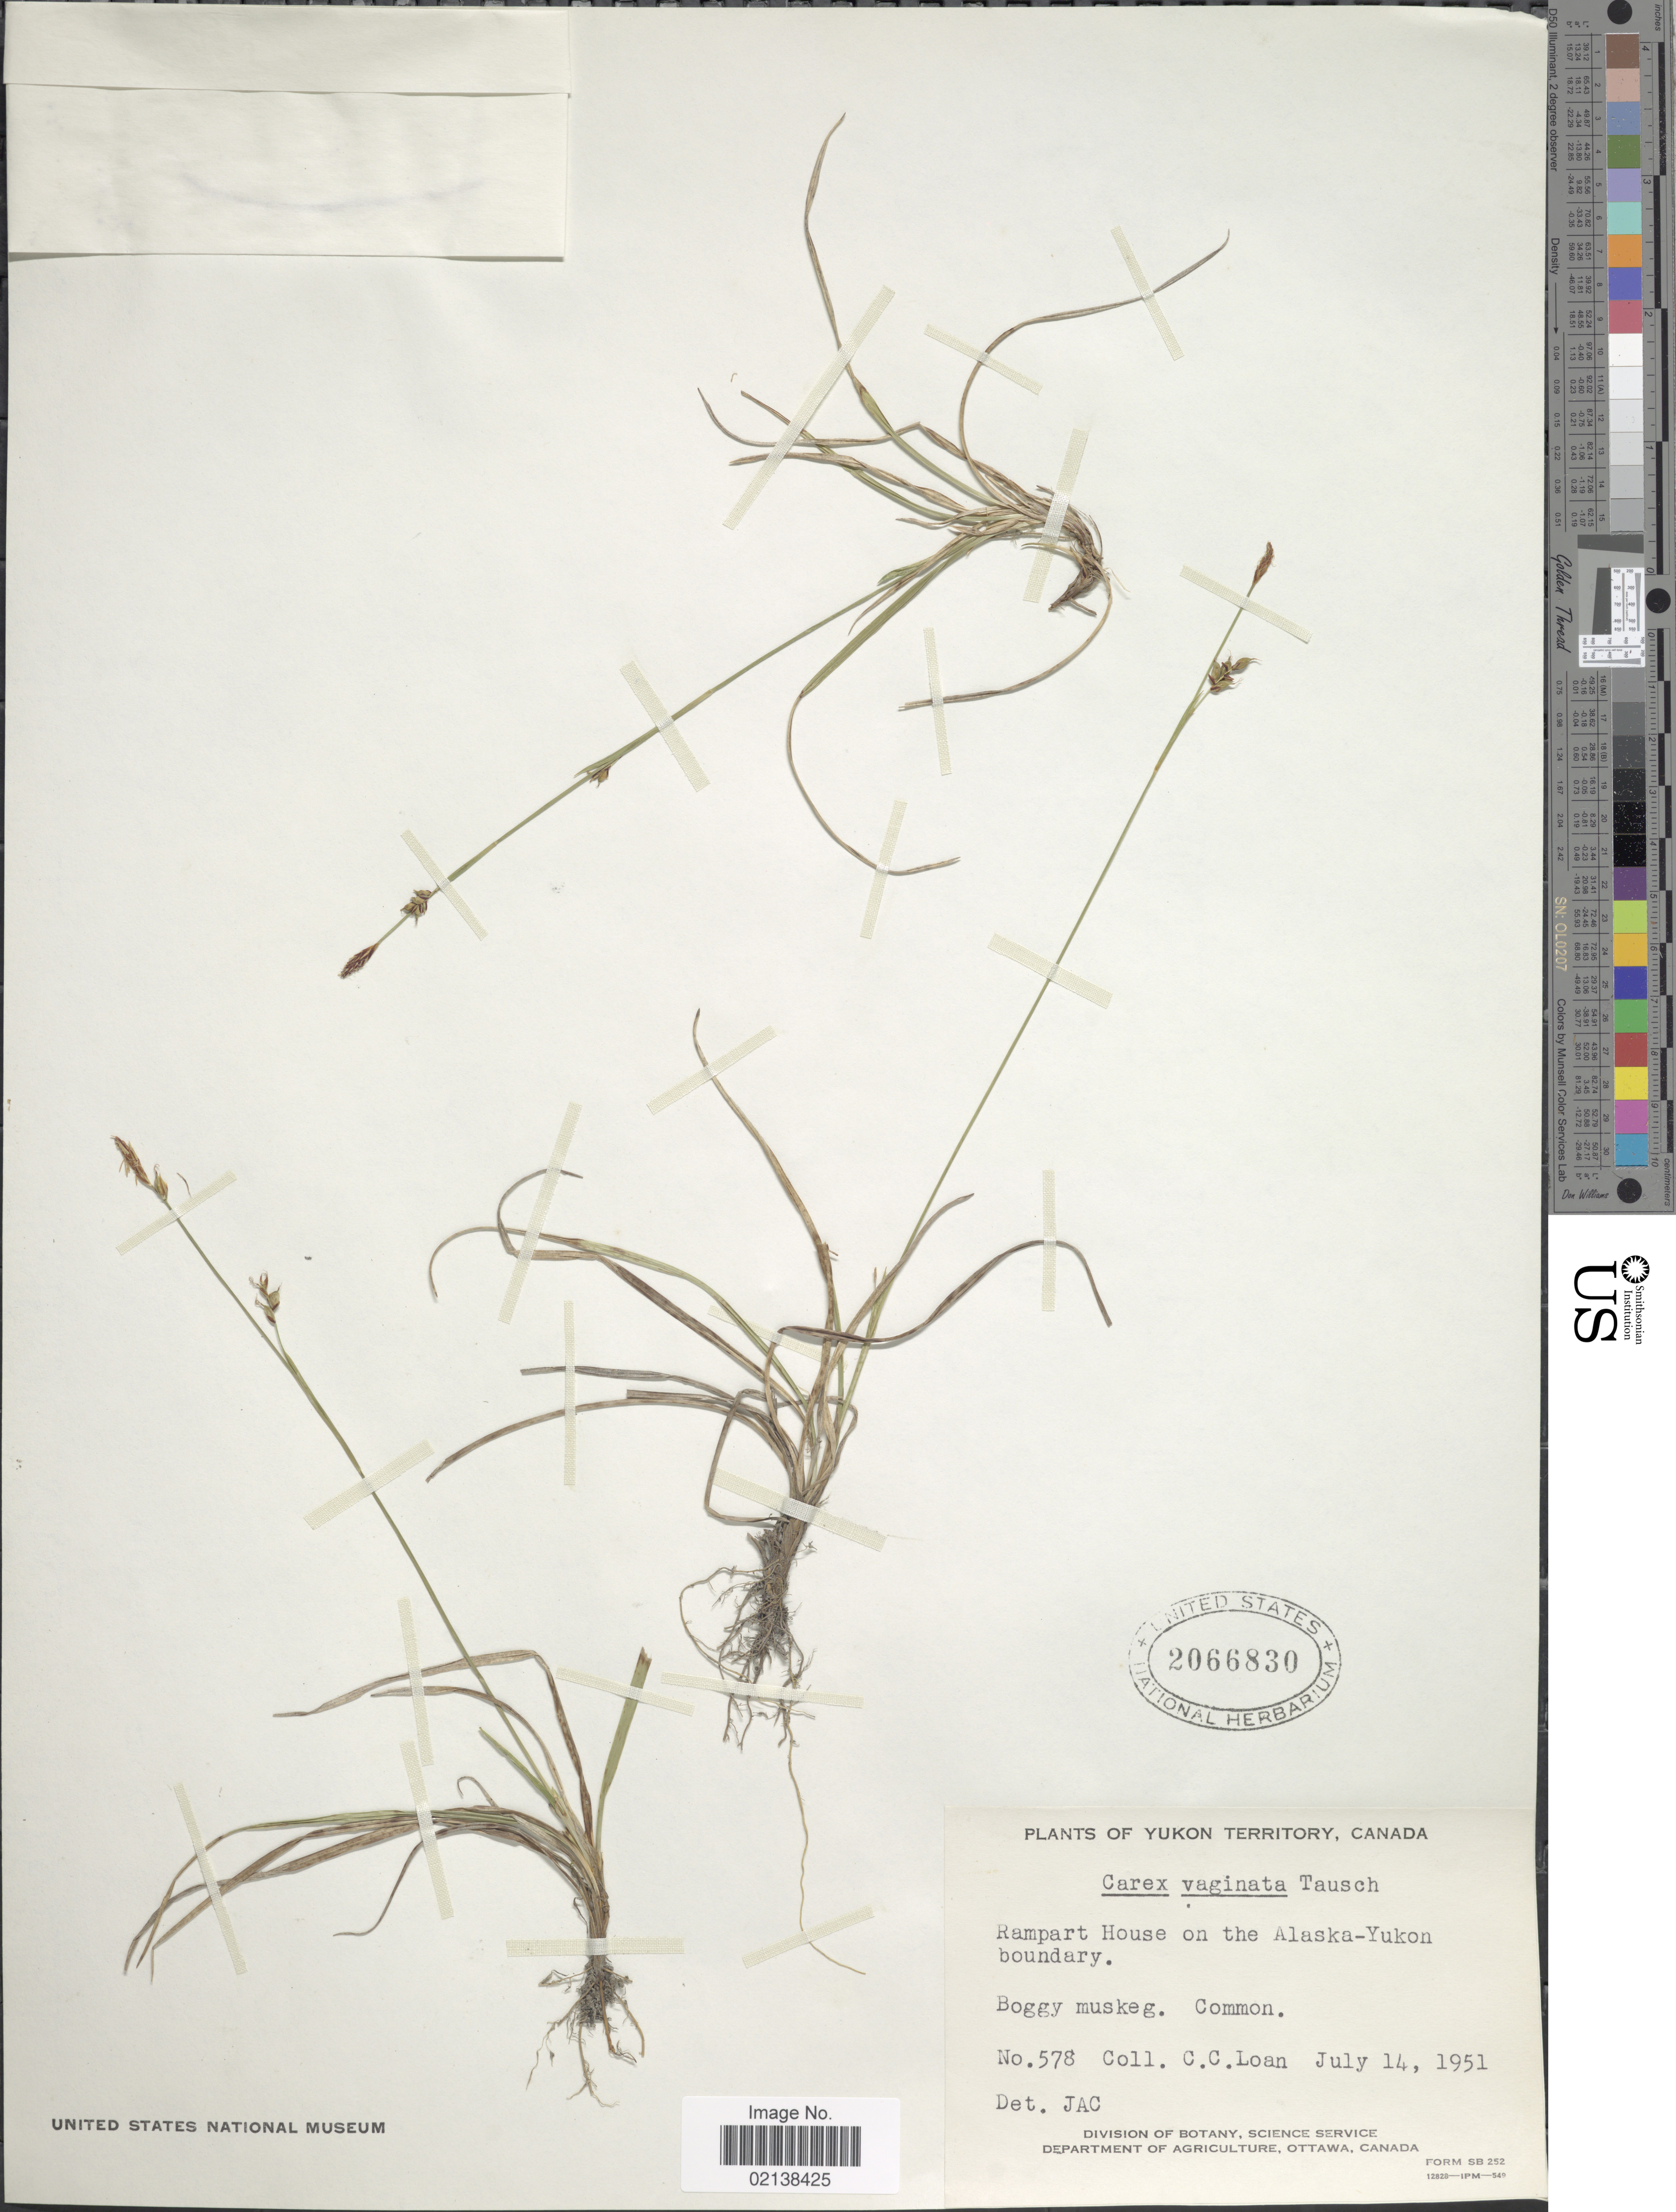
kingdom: Plantae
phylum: Tracheophyta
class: Liliopsida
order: Poales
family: Cyperaceae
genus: Carex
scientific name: Carex vaginata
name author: Tausch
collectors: C. Loan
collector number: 578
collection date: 1951-07-14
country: Canada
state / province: Yukon Territory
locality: Rampart House on the Alaska-Yukon boundary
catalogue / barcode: US 2066830